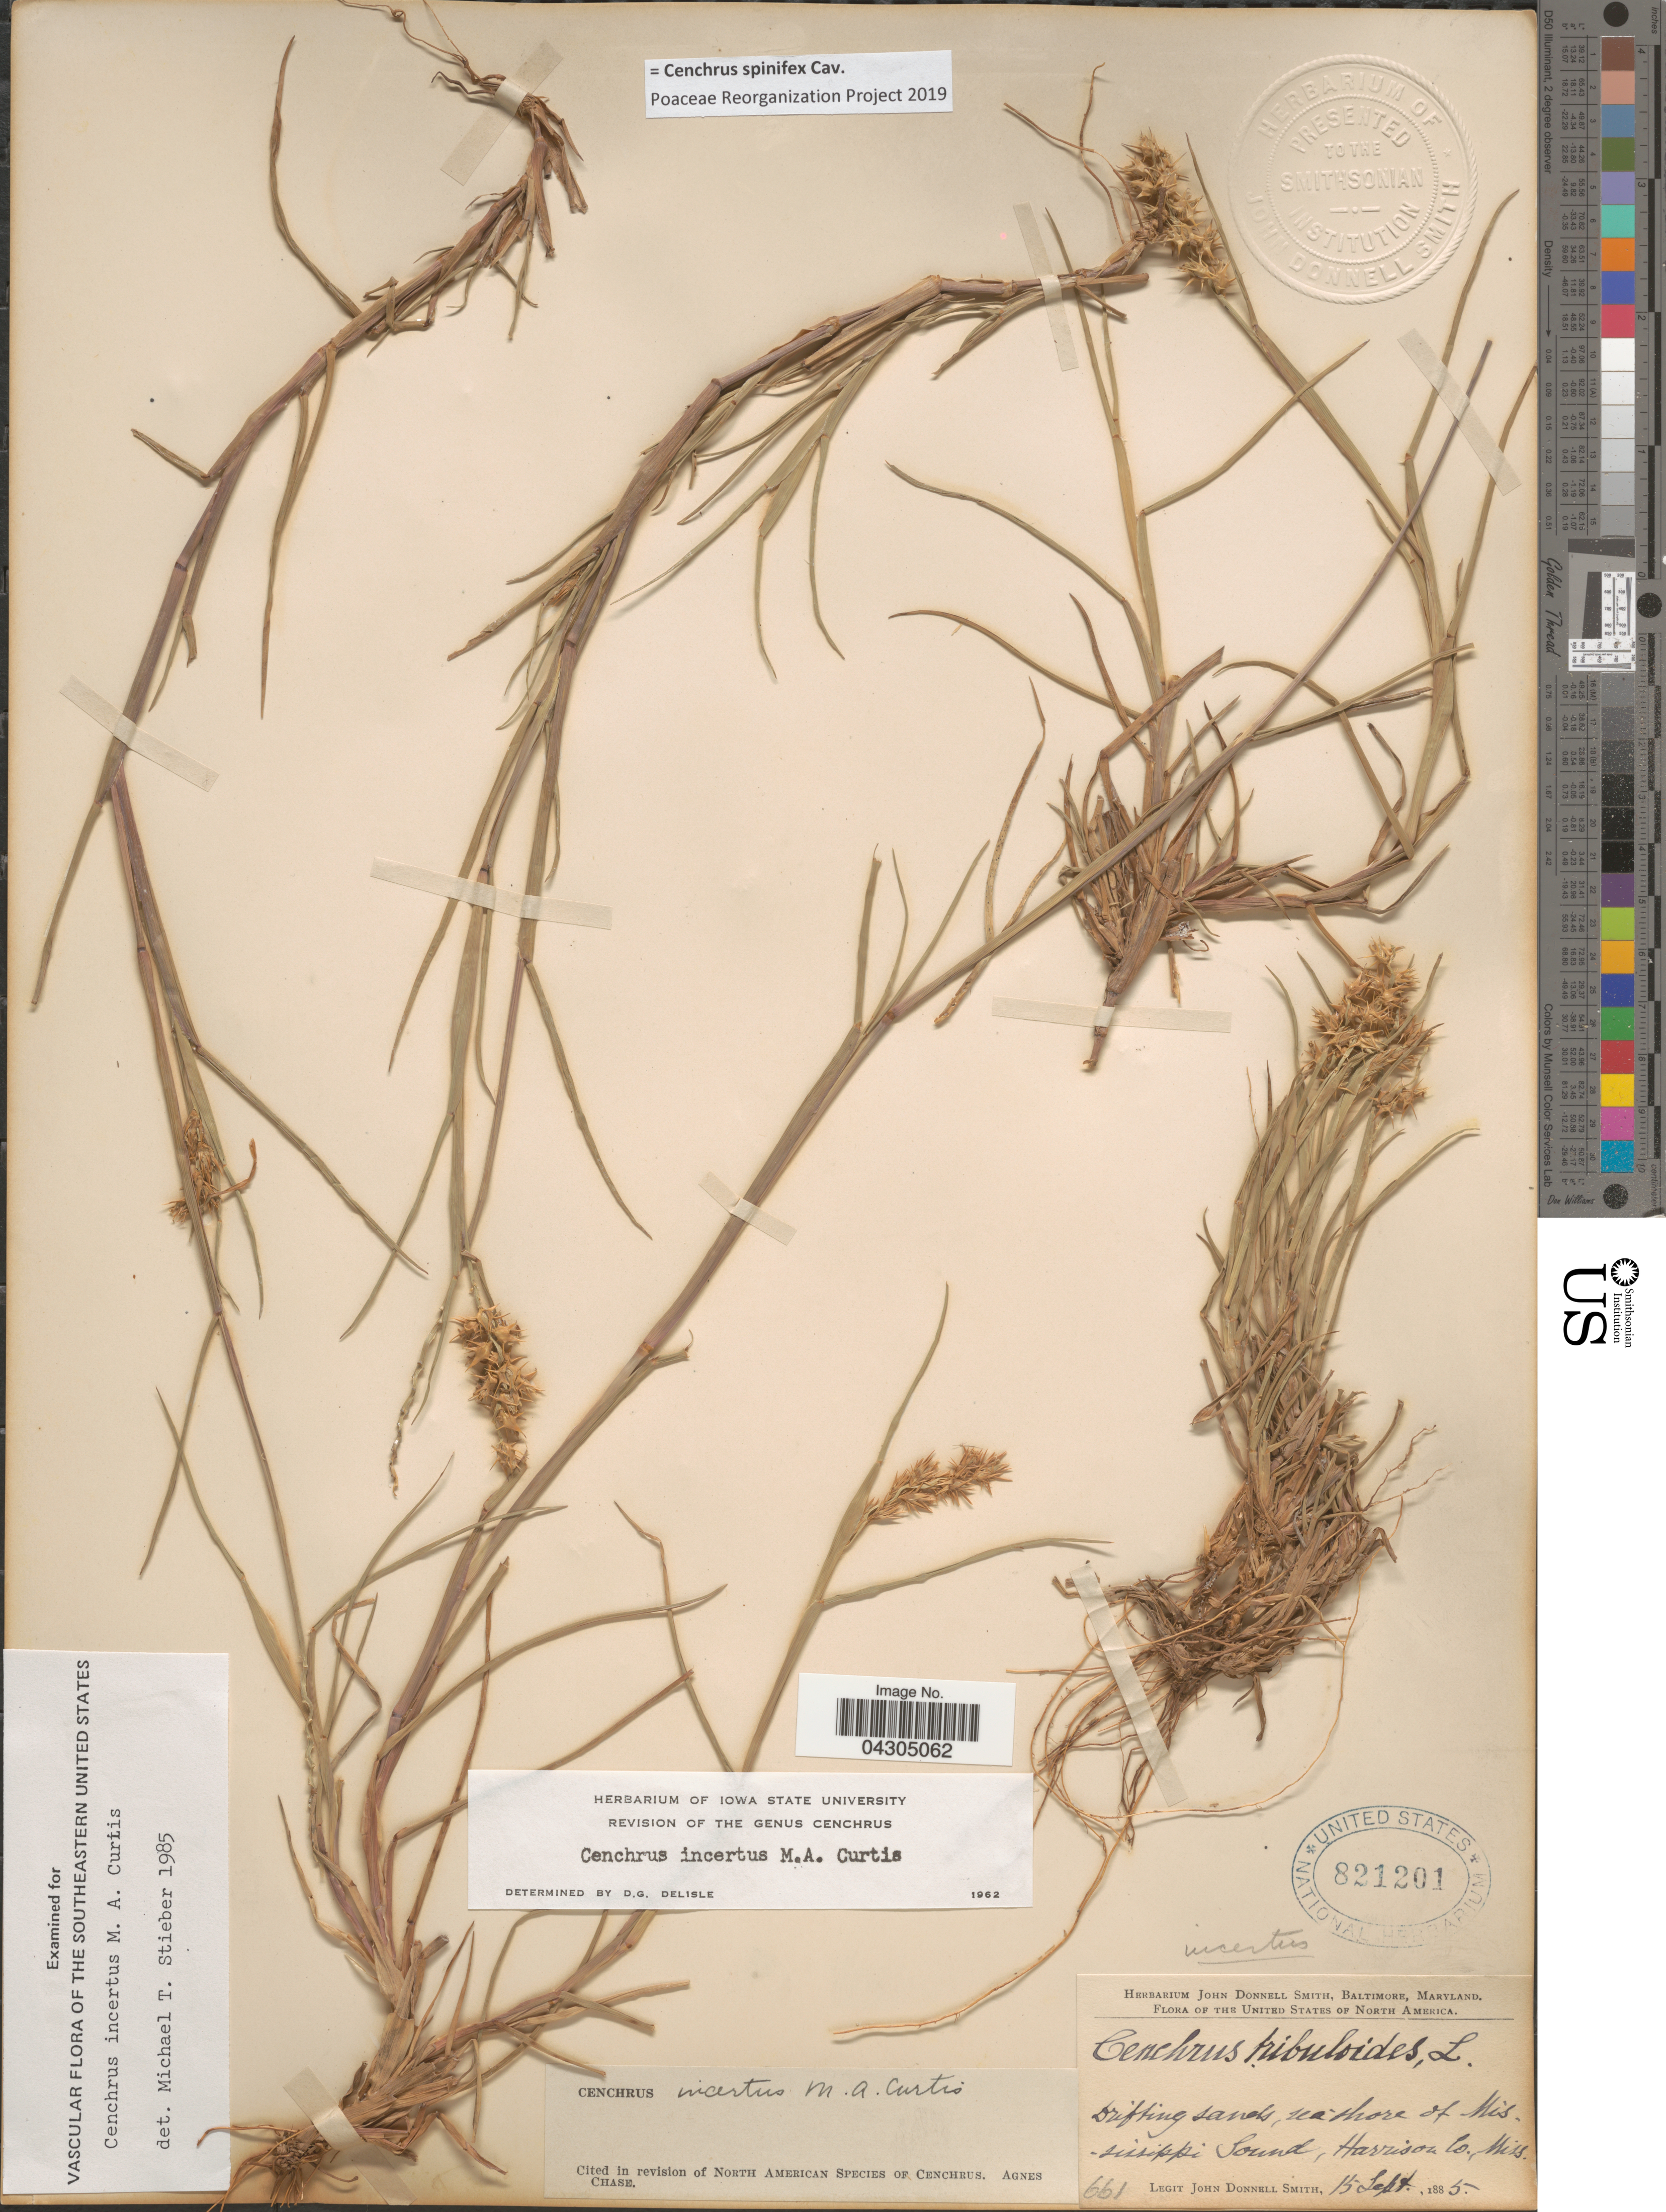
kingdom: Plantae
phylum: Tracheophyta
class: Liliopsida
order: Poales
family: Poaceae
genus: Cenchrus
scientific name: Cenchrus spinifex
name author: Cav.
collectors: J. Donnell Smith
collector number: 661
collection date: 1885-09-15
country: United States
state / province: Mississippi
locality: Drifting sands, sea shore of Mississippi Sound, Harrison Co.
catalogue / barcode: US 821201